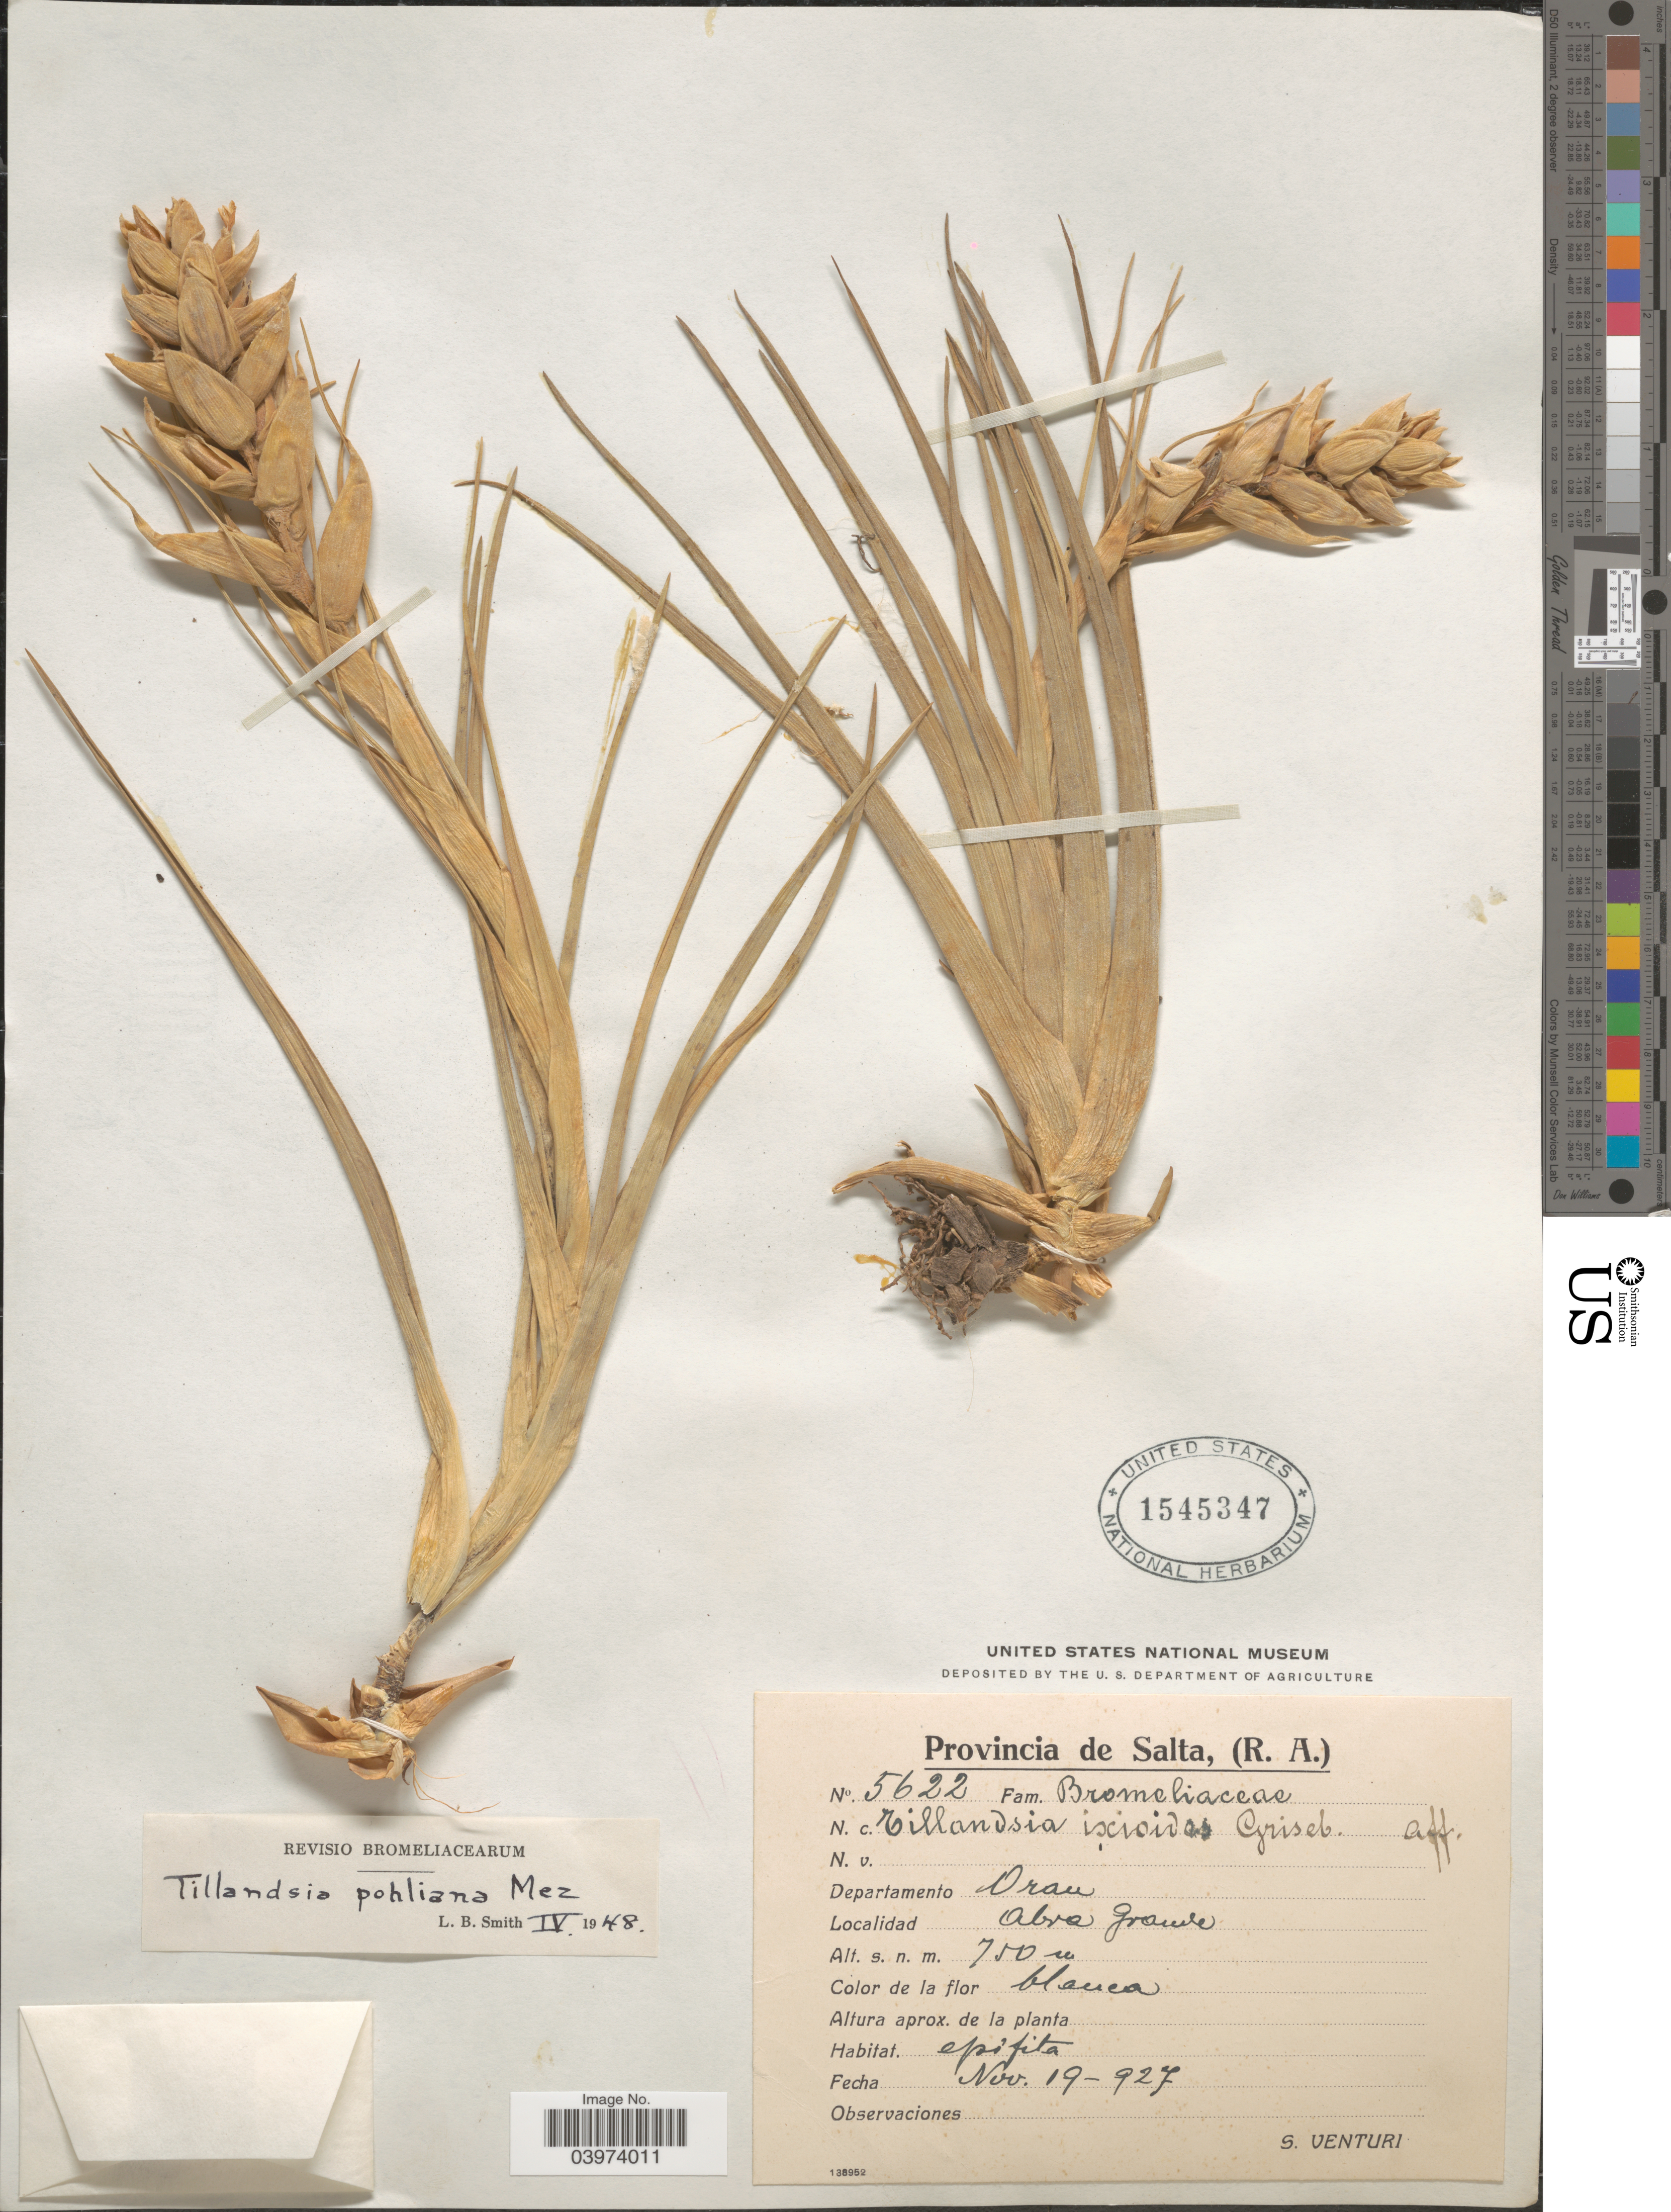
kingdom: Plantae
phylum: Tracheophyta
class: Liliopsida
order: Poales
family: Bromeliaceae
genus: Tillandsia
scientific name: Tillandsia pohliana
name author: Mez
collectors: S. Venturi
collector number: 5622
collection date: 1927-11-19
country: Argentina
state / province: Salta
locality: Departamento Oran. Abra Grande.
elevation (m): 750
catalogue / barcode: US 1545347